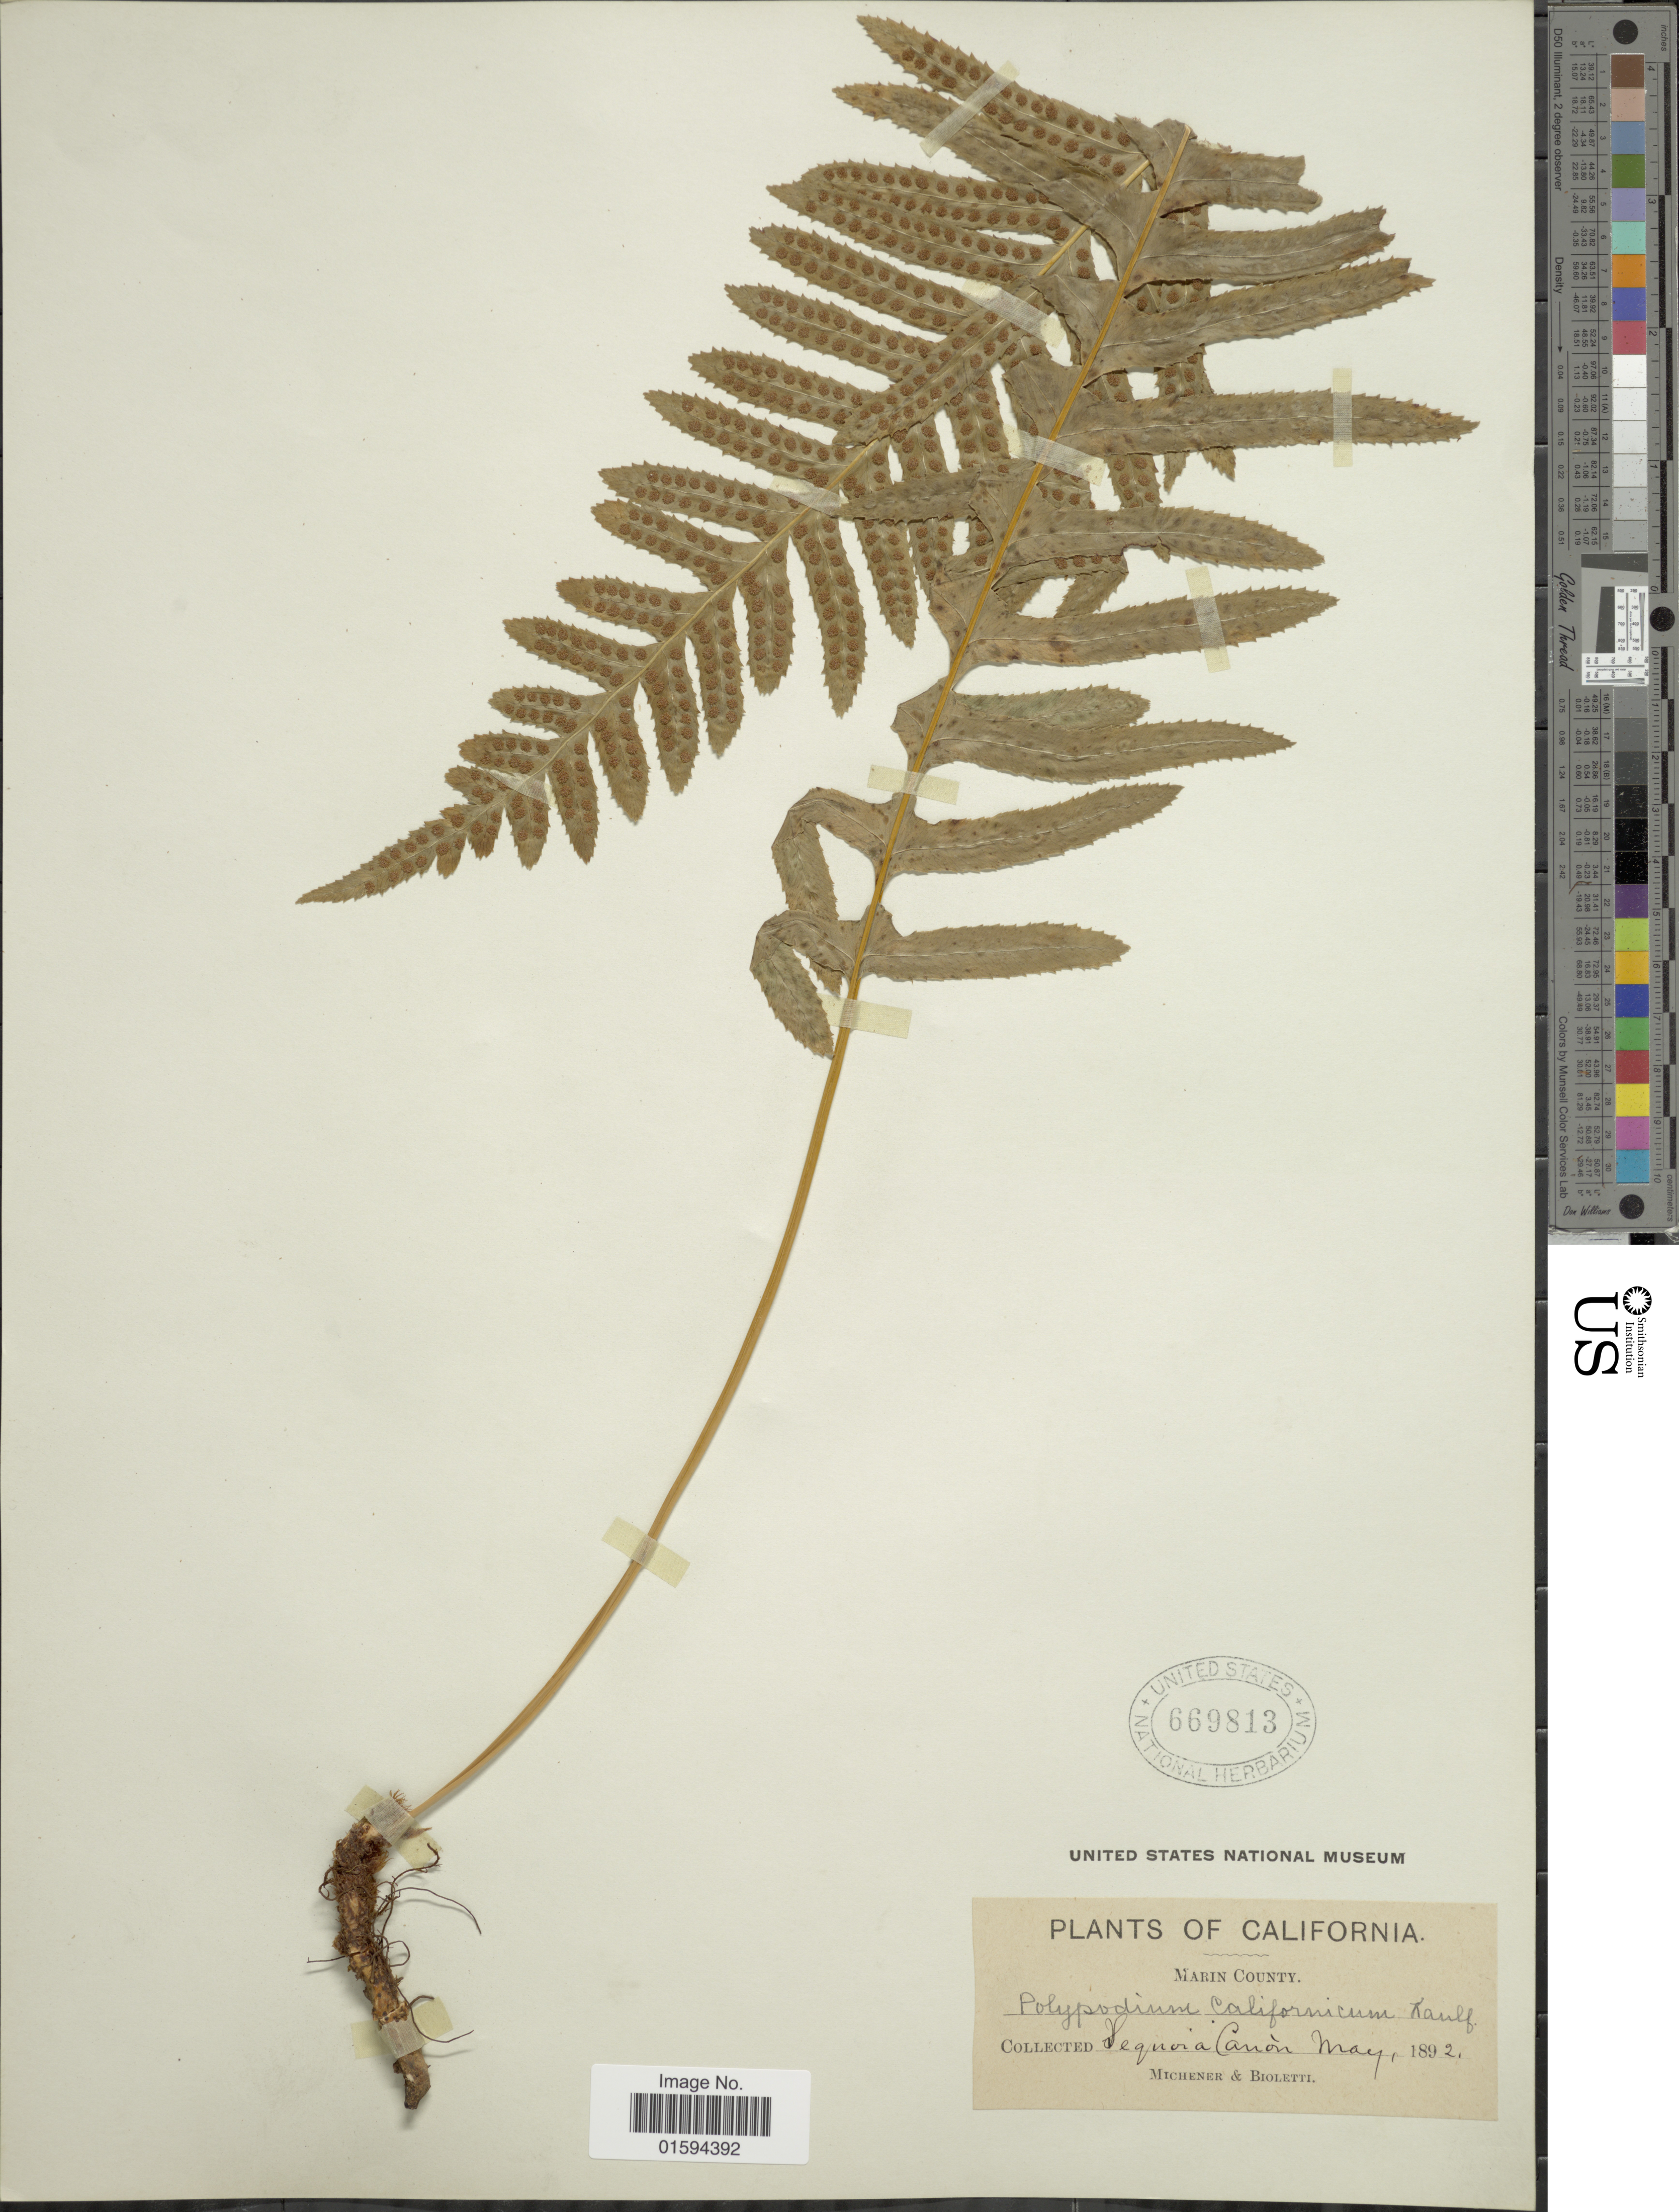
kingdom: Plantae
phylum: Tracheophyta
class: Polypodiopsida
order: Polypodiales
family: Polypodiaceae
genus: Polypodium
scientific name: Polypodium californicum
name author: Kaulf.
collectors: -. Michener & -- Bioletti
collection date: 1892-05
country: United States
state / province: California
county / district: Marin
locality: Sequoia Canon, Marin County.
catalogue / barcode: US 669813